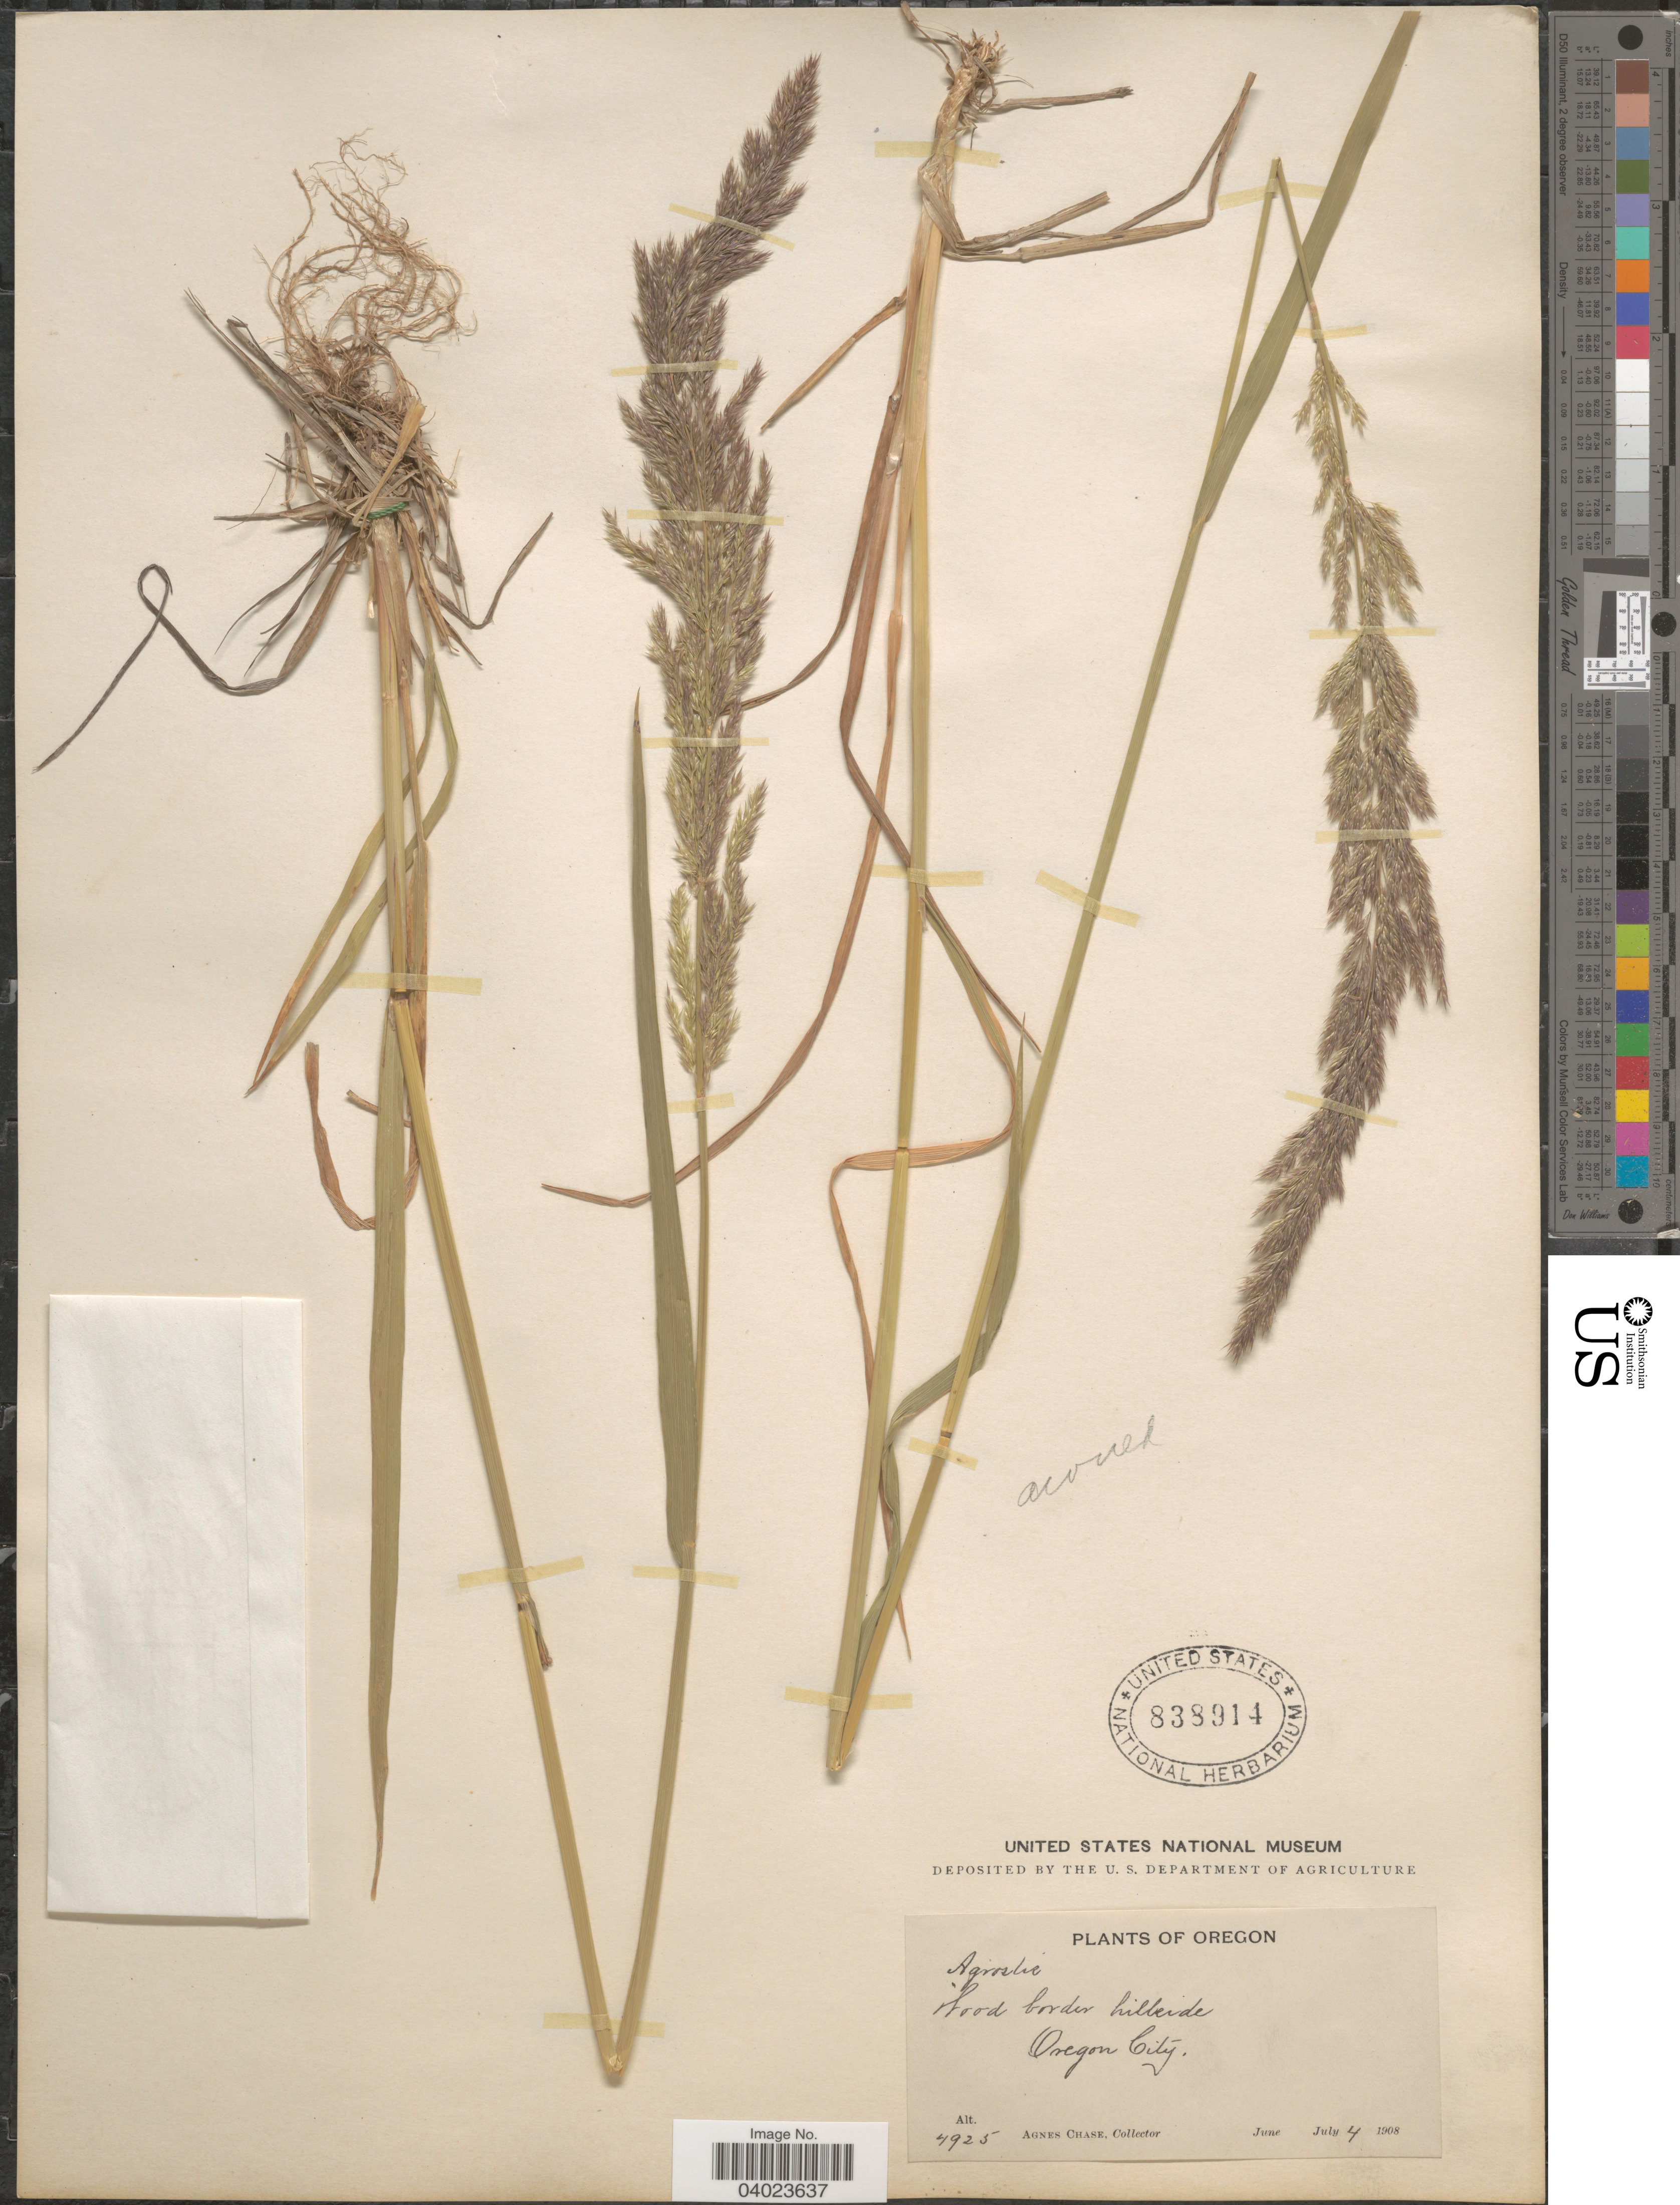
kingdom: Plantae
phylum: Tracheophyta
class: Liliopsida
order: Poales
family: Poaceae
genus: Agrostis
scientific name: Agrostis sp.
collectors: A. Chase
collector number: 4925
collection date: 1908-07-04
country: United States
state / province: Oregon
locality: Wood border hillside. Oregon City.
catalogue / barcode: US 838914